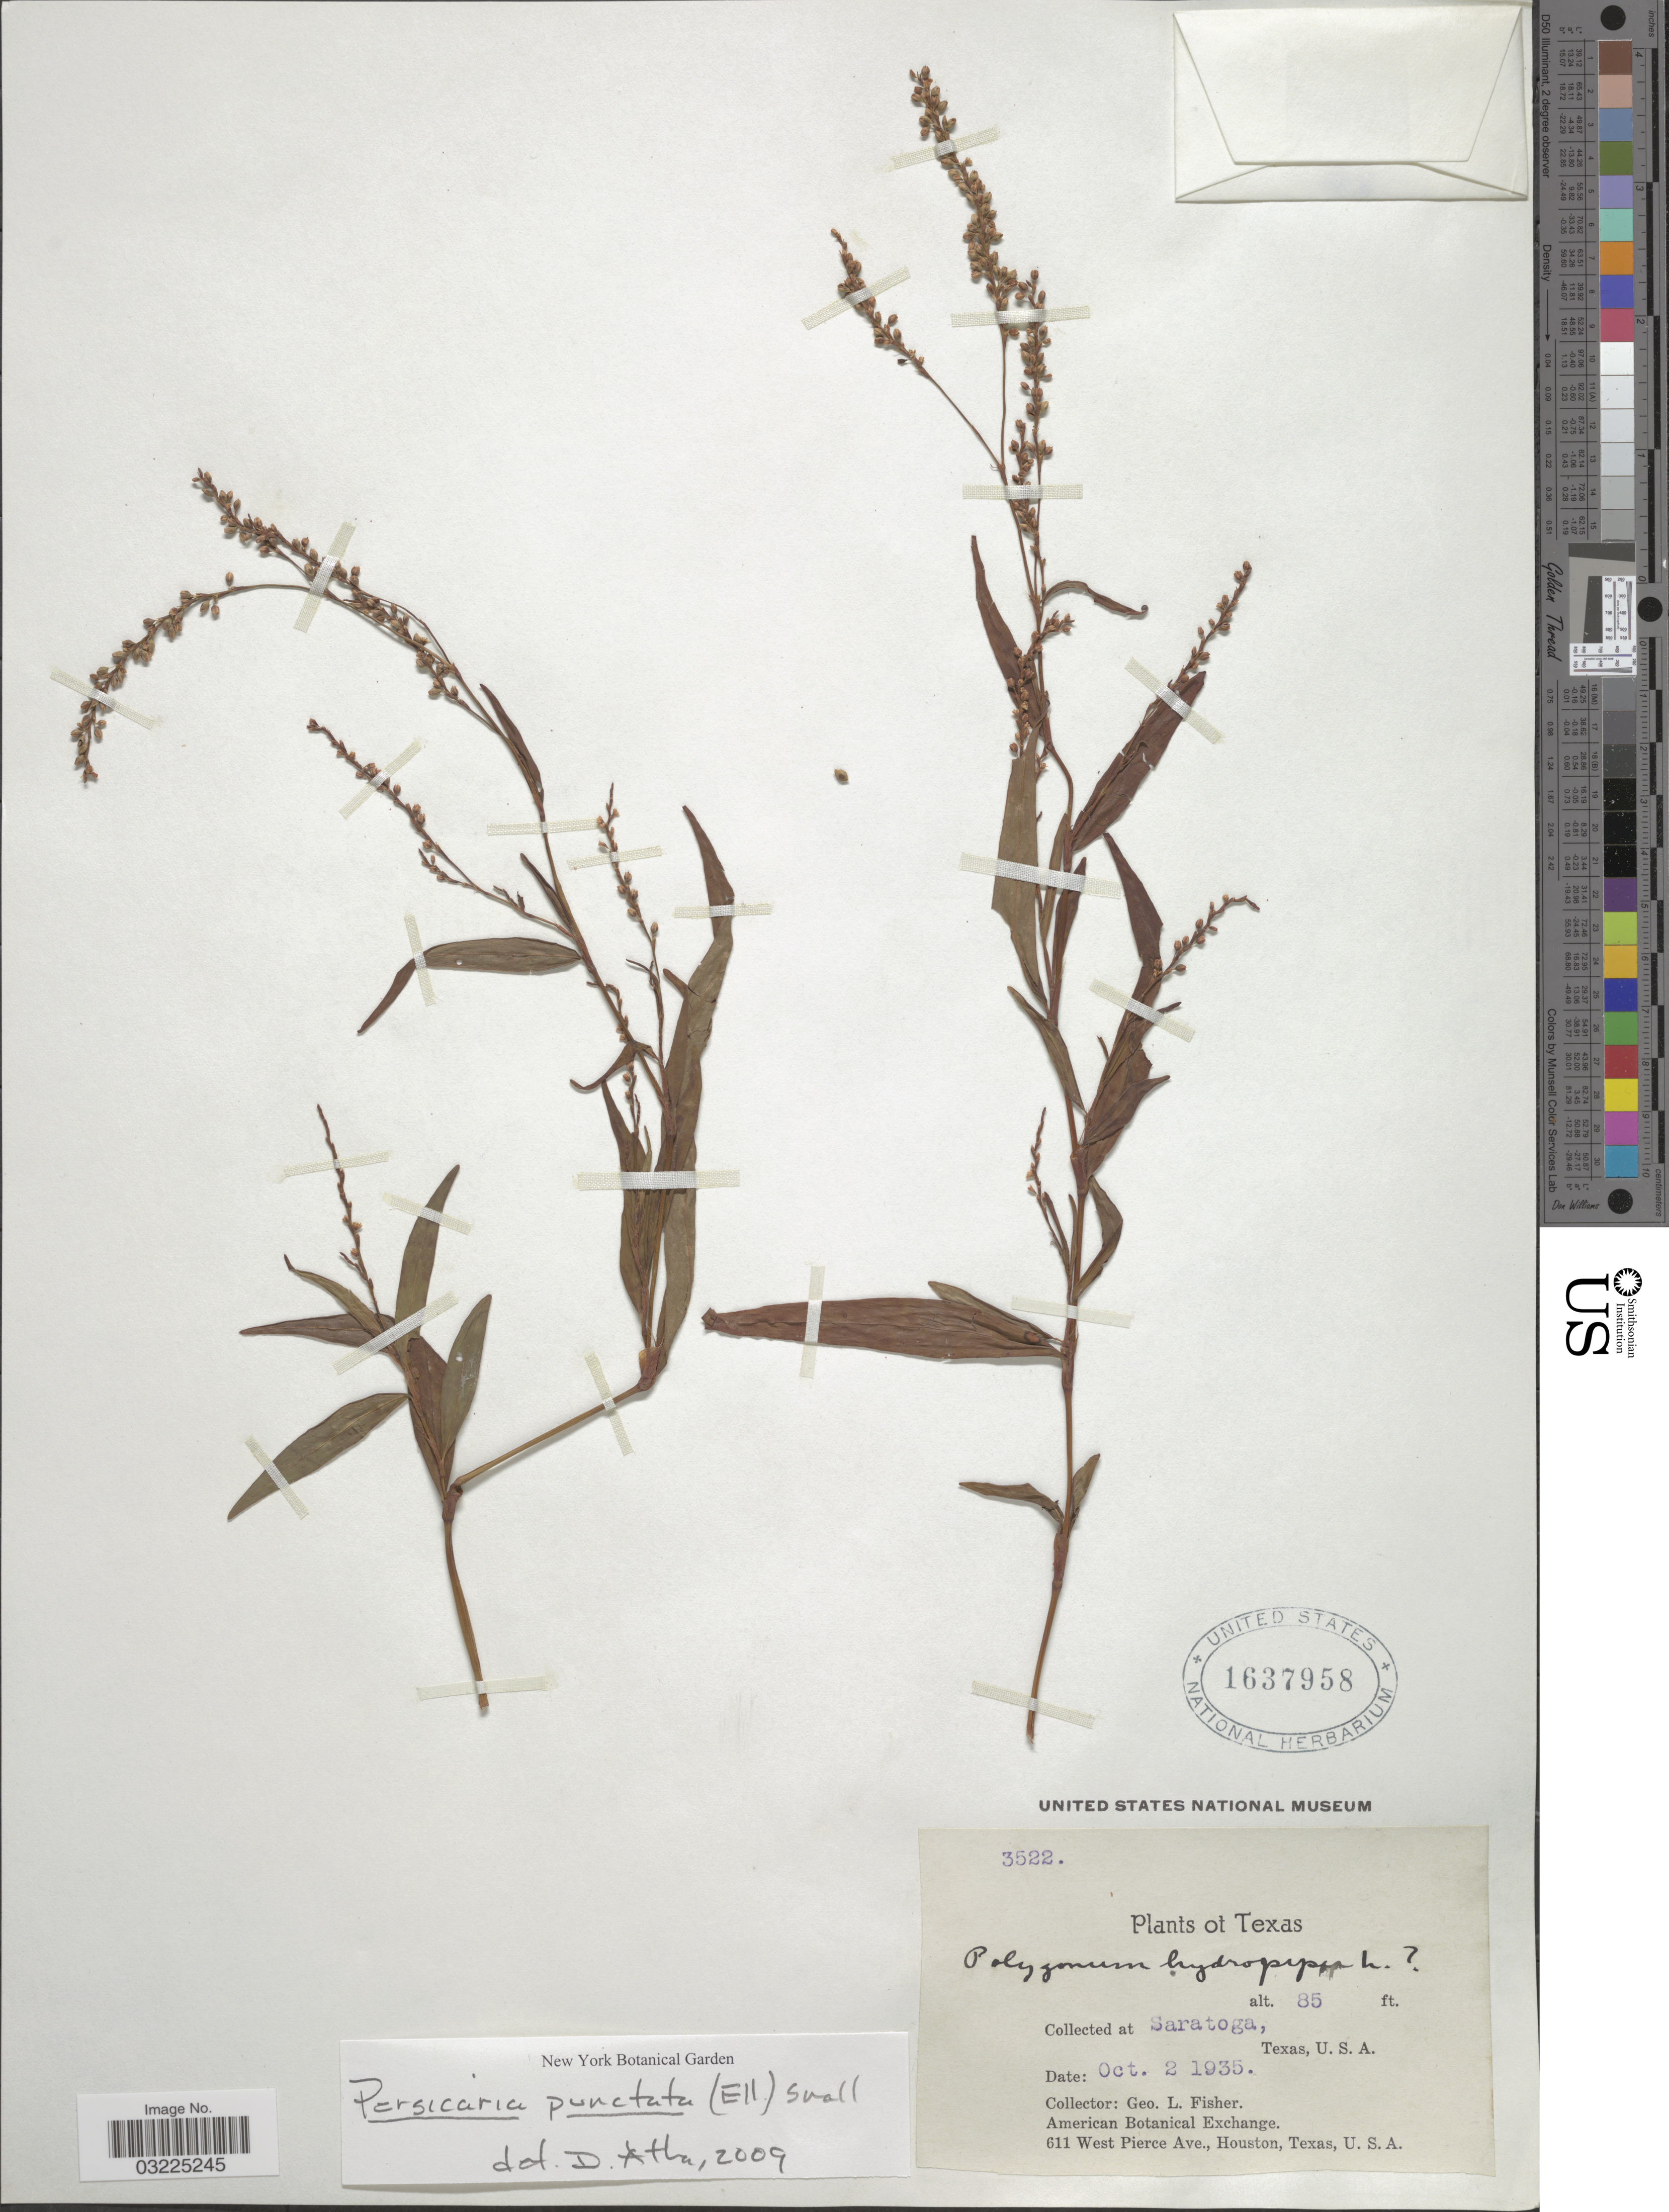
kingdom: Plantae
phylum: Tracheophyta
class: Magnoliopsida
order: Caryophyllales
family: Polygonaceae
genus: Persicaria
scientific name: Persicaria punctata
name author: (Elliott) Small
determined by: Atha, D. E.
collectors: G. L. Fisher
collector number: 3522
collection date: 1935-10-02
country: United States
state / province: Texas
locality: Saratoga, U.S.A.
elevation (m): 26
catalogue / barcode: US 1637958